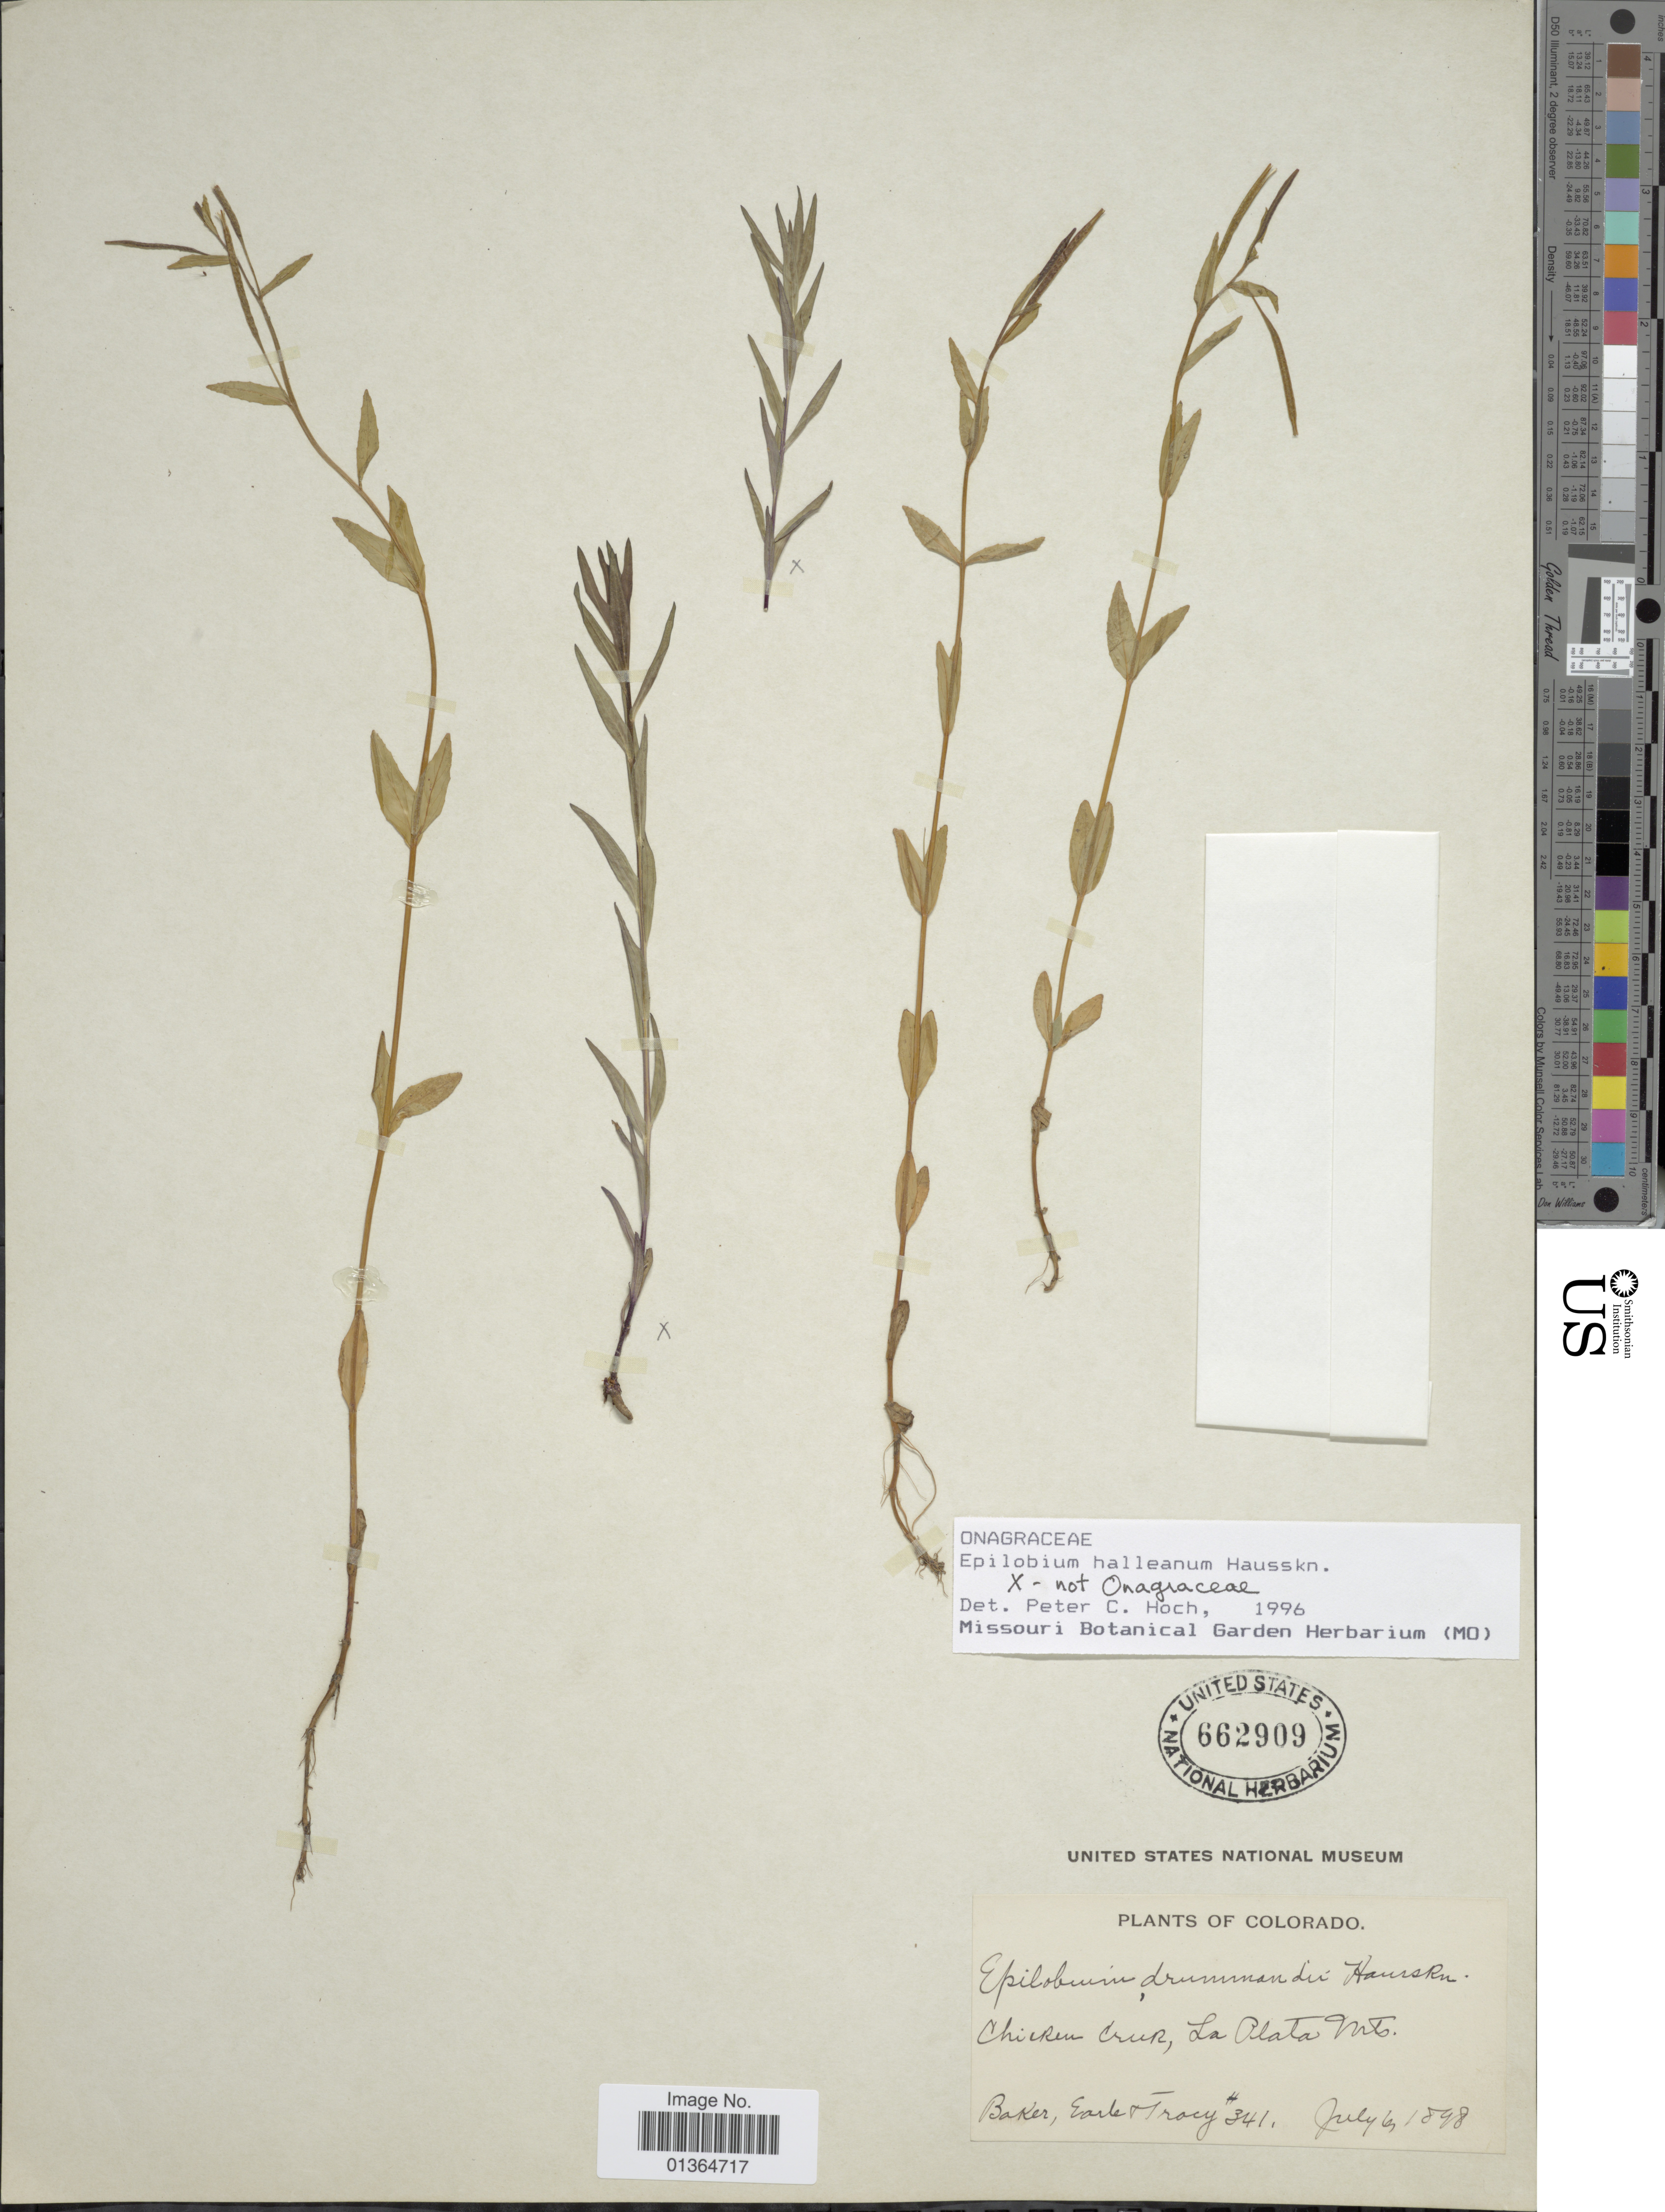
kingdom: Plantae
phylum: Tracheophyta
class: Magnoliopsida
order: Myrtales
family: Onagraceae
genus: Epilobium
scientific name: Epilobium hallianum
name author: Hausskn.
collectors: -- Baker, -. Earle & -. Tracy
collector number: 341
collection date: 1898-07-06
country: United States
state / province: Colorado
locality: Chicken Creek, La Plata Mts.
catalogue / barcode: US 662909